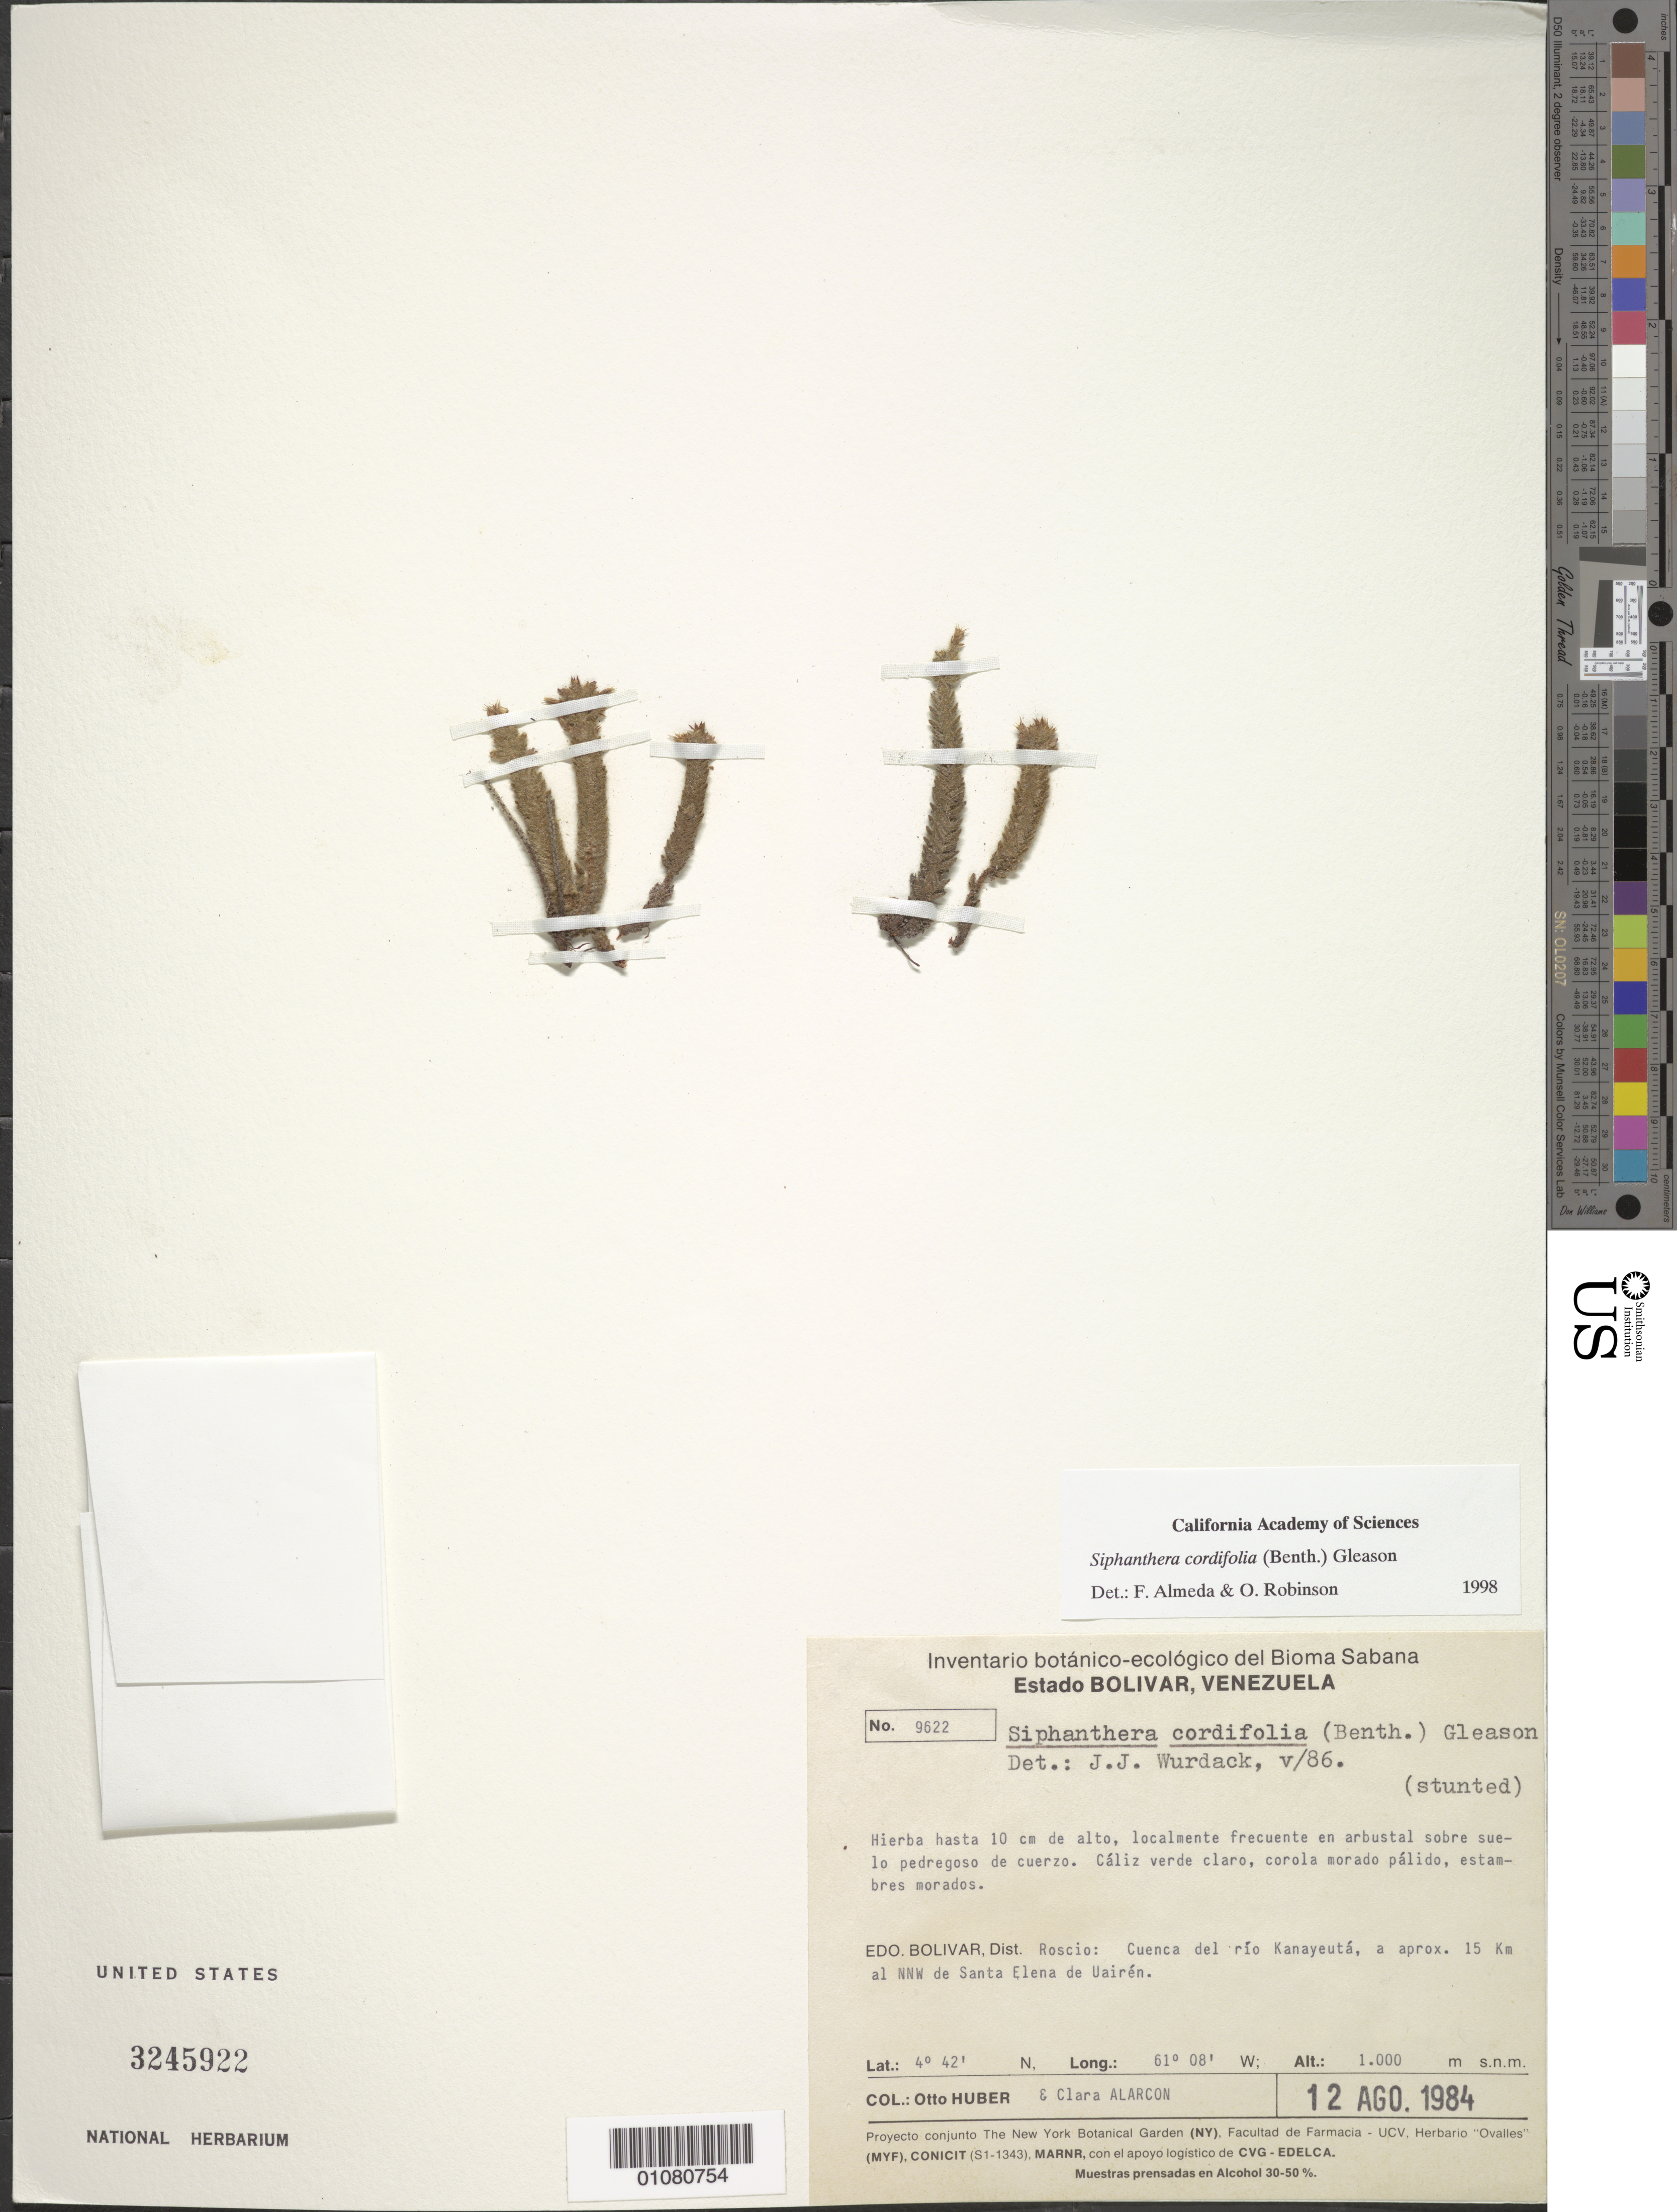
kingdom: Plantae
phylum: Tracheophyta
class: Magnoliopsida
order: Myrtales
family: Melastomataceae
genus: Siphanthera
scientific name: Siphanthera cordifolia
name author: (Benth.) Gleason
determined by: Almeda, F.; Robinson, O.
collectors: O. Huber & C. Alarcon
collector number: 9622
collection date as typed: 12-Aug-84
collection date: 1984-08-12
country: Venezuela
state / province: Bolívar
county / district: Roscio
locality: cuenca del Río Kanayeuta, aprox. 15 km al NNW de Santa Elena de Uairén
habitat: Arbustal sobre suelo pedregoso de curezo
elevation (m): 1000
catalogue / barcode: US 3245922